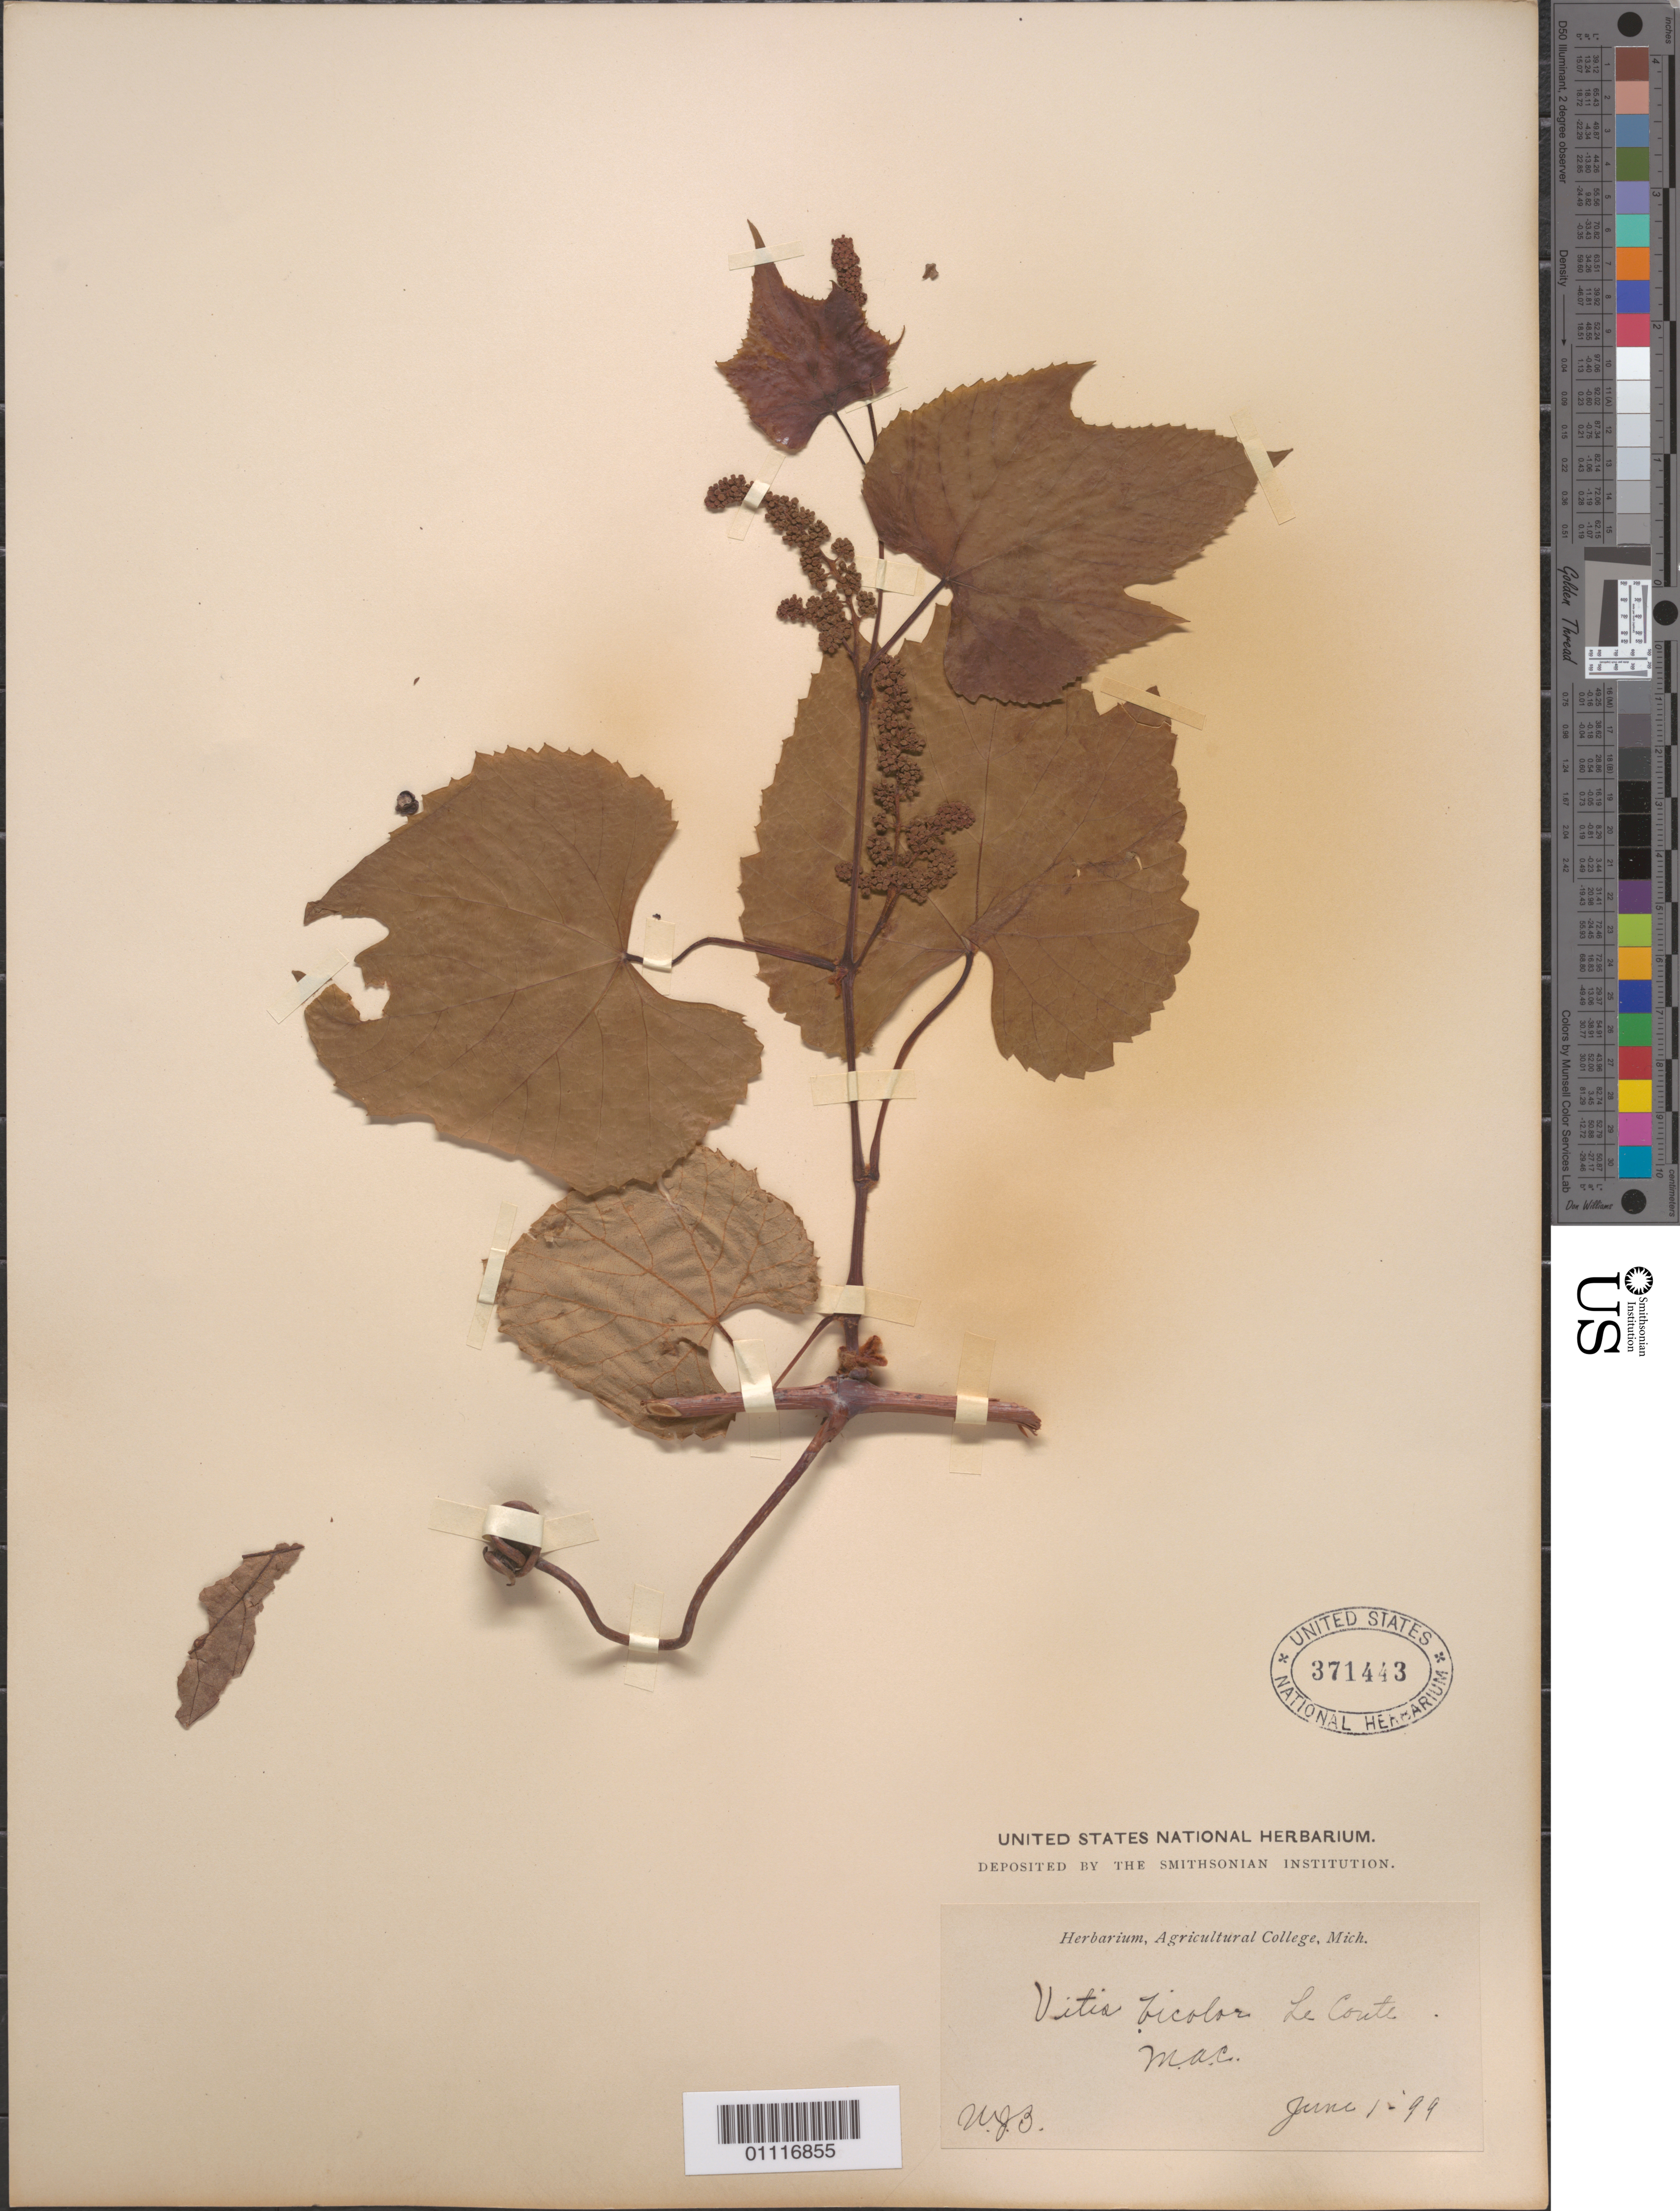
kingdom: Plantae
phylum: Tracheophyta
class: Magnoliopsida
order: Vitales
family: Vitaceae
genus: Vitis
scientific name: Vitis bicolor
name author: Leconte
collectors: W. J. Beal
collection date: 1899-06-01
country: United States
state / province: Michigan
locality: M.A.C. (Michigan Argricultural College)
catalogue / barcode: US 371443